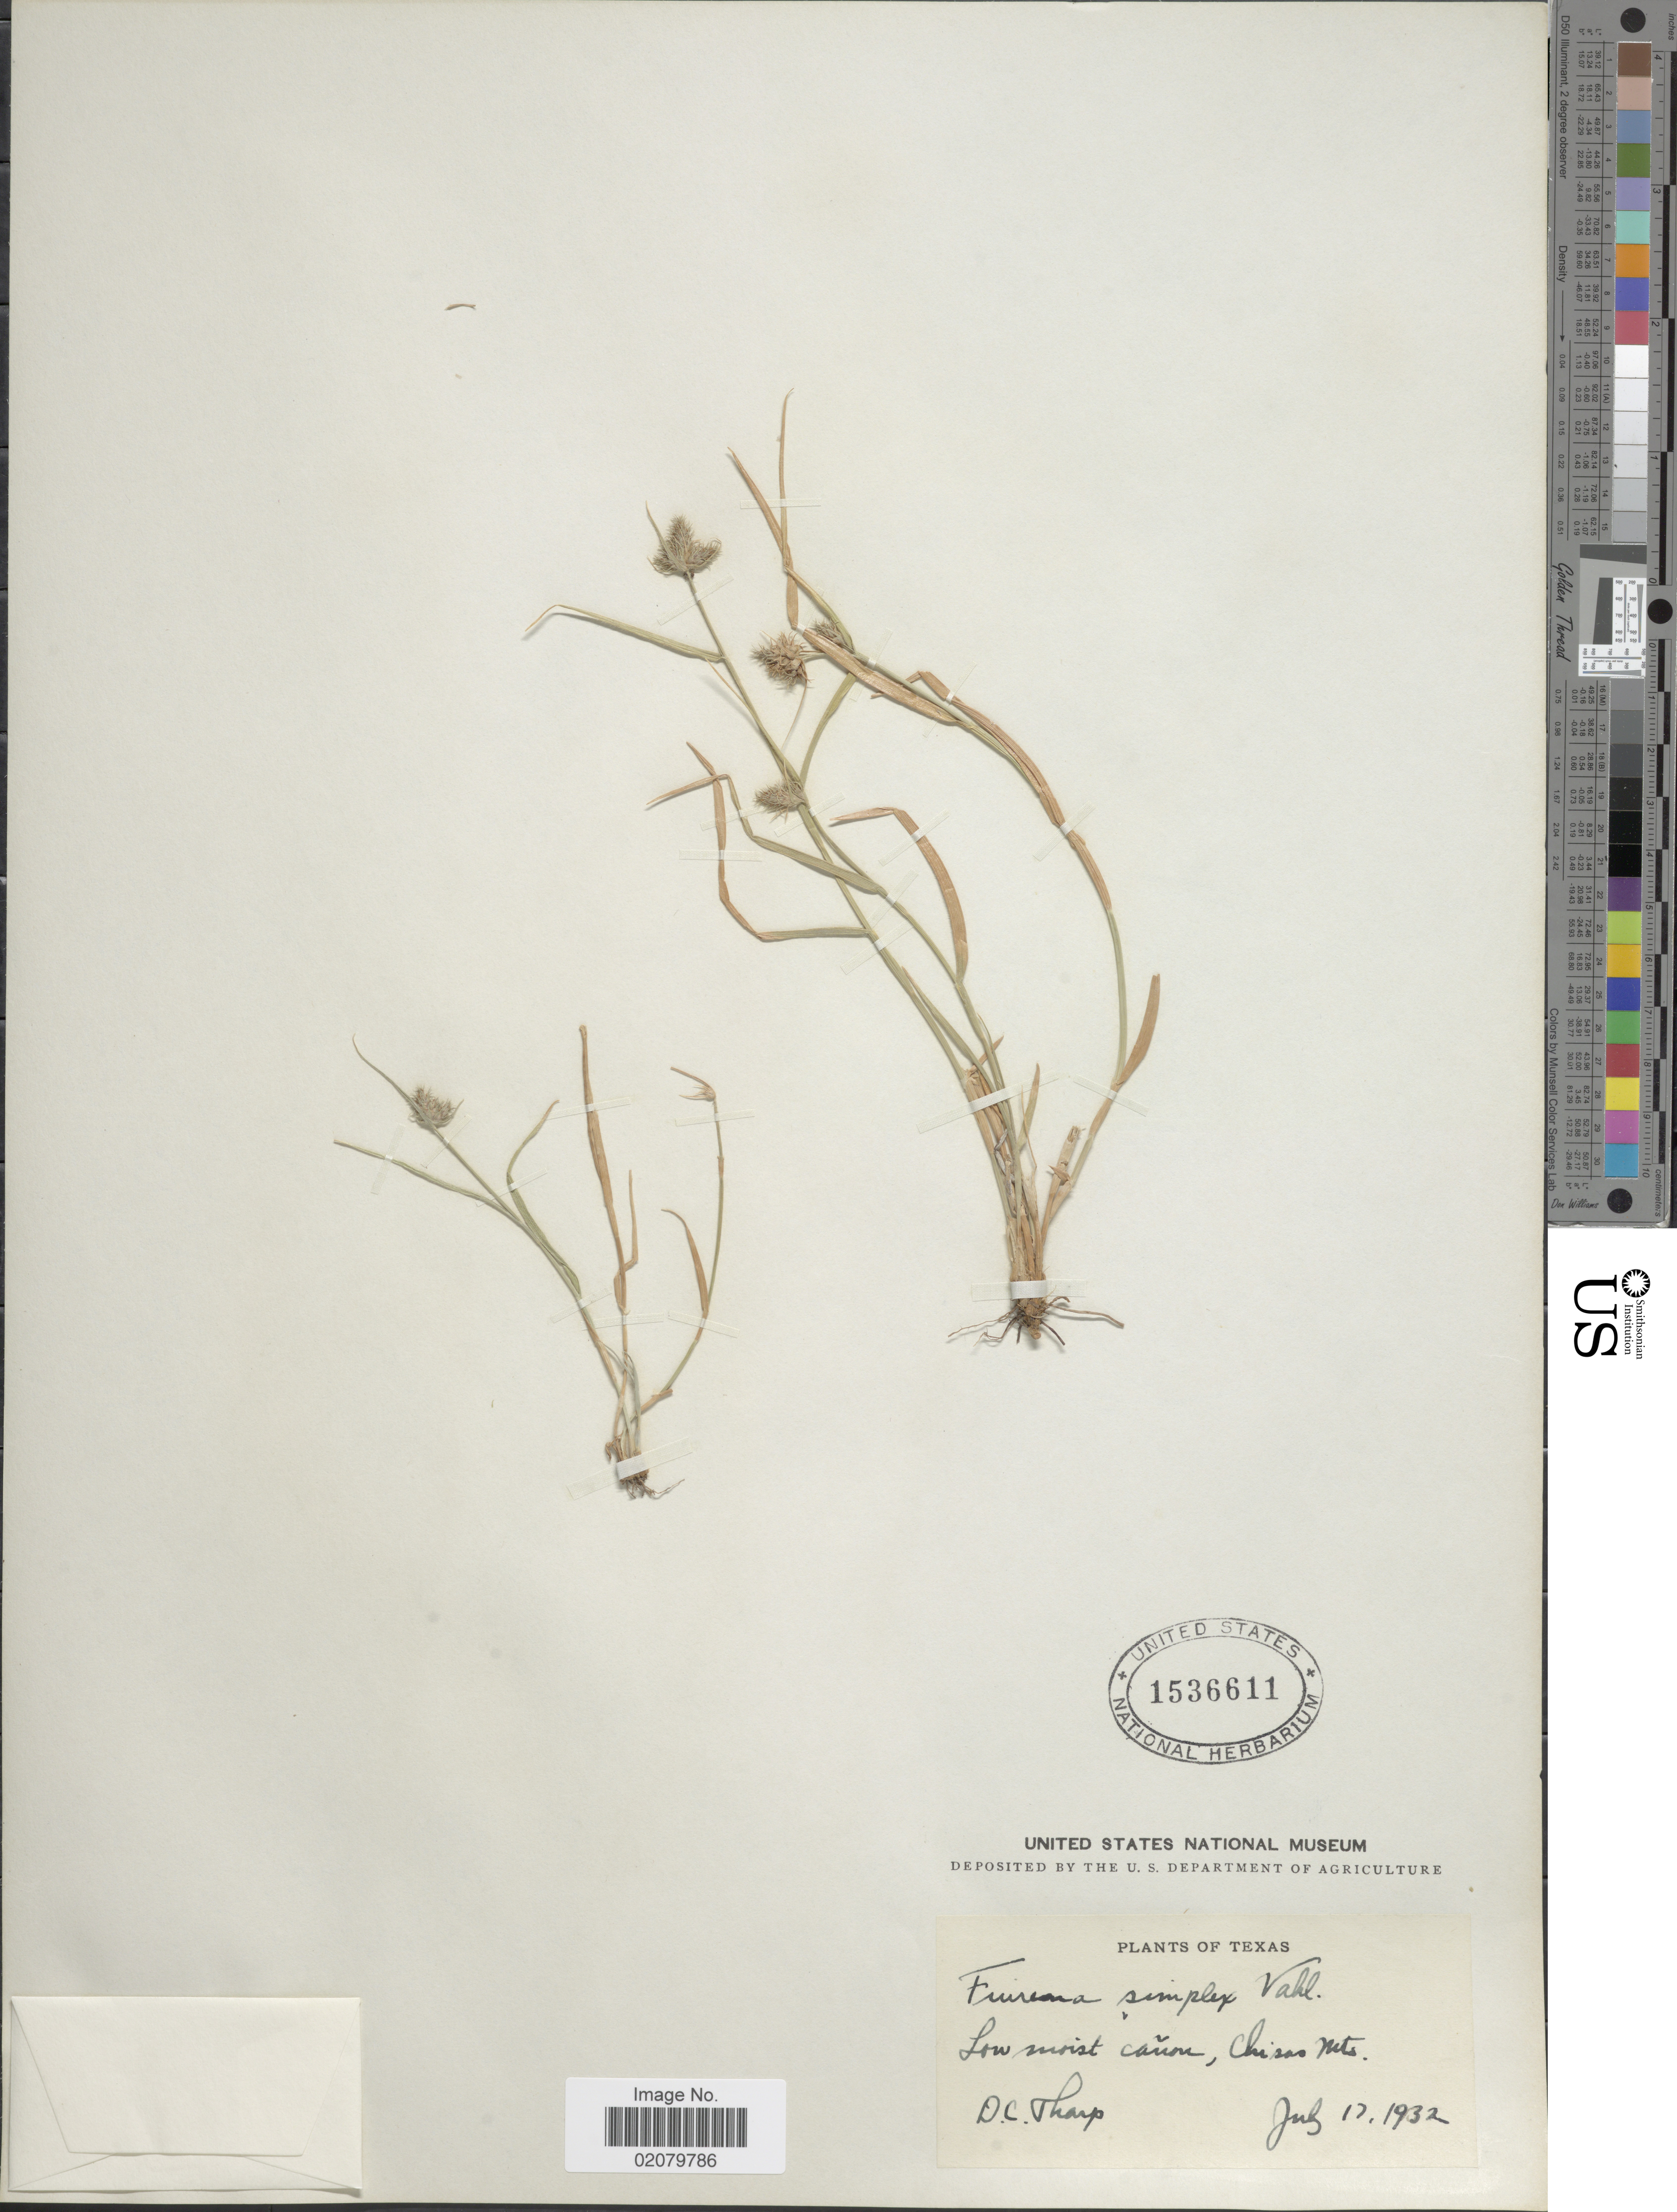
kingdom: Plantae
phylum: Tracheophyta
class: Liliopsida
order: Poales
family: Cyperaceae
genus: Fuirena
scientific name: Fuirena simplex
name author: Vahl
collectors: B. C. Tharp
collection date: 1932-07-17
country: United States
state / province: Texas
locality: Chisos Mts.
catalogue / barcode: US 1536611